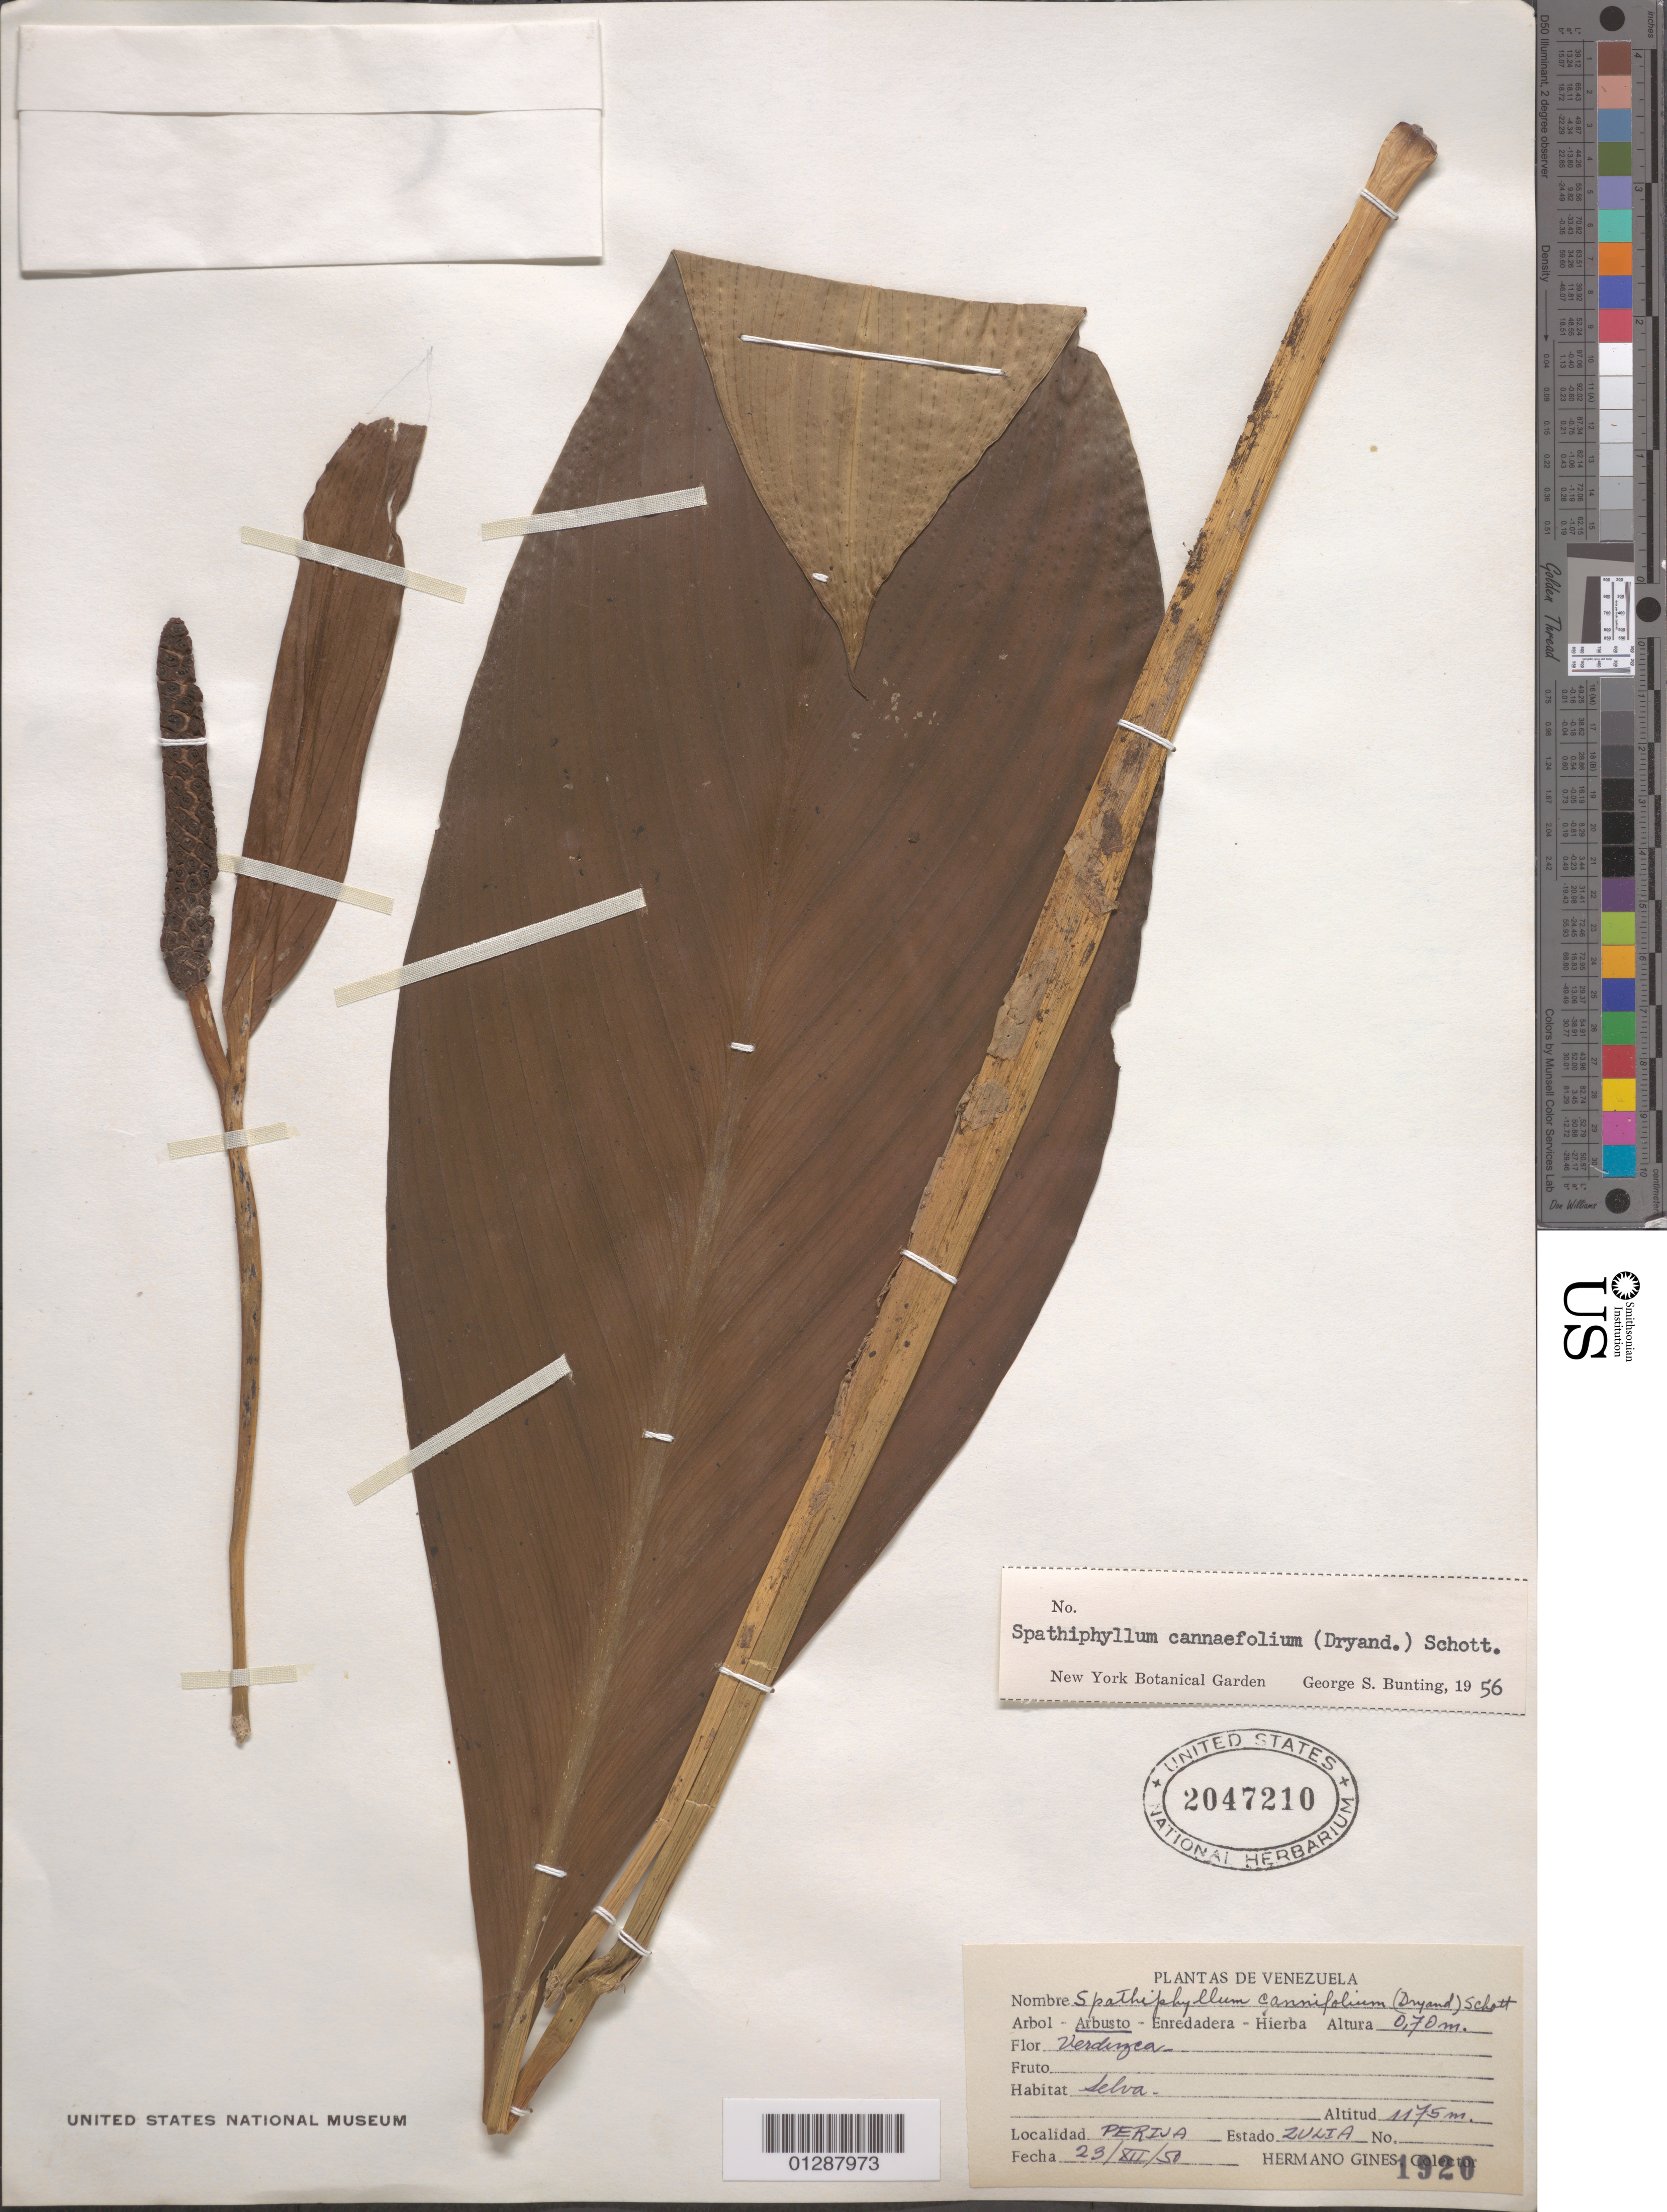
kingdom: Plantae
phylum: Tracheophyta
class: Liliopsida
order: Alismatales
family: Araceae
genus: Spathiphyllum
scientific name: Spathiphyllum cannifolium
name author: (Dryand. ex Sims) Schott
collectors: Bro. Gines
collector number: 1920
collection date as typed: Transcribed d/m/y: 23/12/50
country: Venezuela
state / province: Zulia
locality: Perija.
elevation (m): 1175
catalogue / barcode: US 2047210